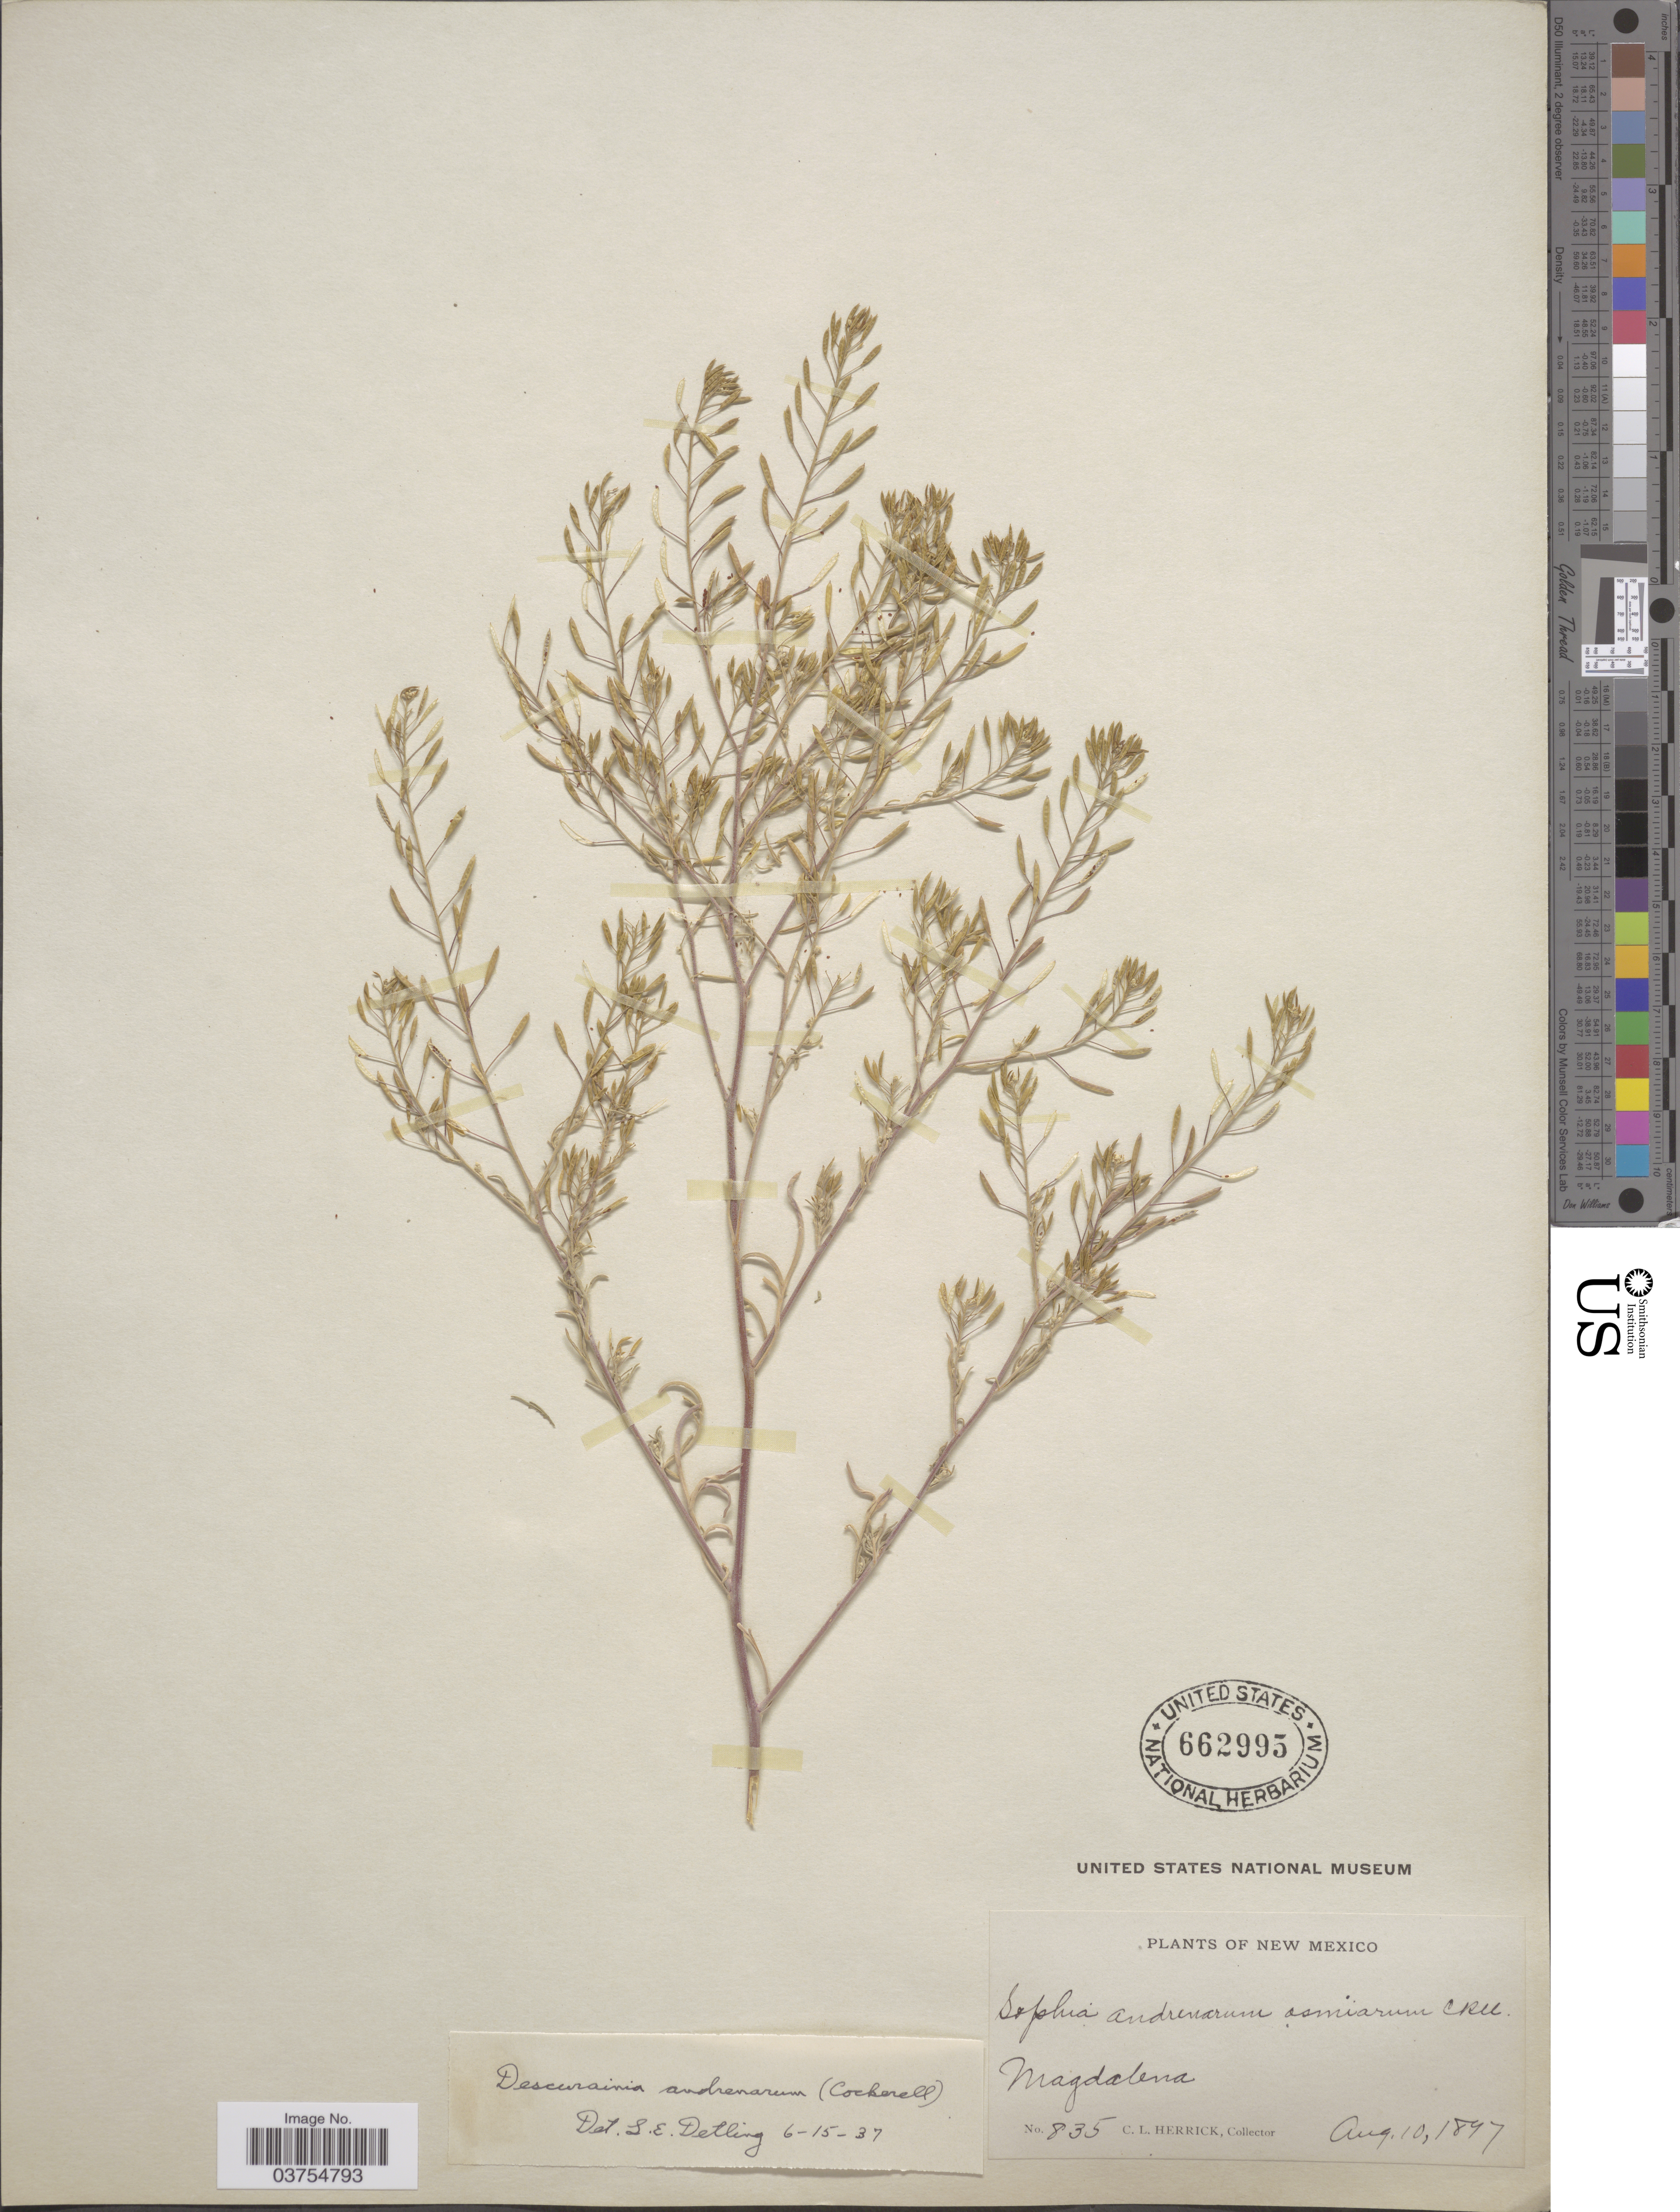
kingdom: Plantae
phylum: Tracheophyta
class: Magnoliopsida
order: Brassicales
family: Brassicaceae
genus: Descurainia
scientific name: Descurainia pinnata subsp. halictorum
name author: (Cockerell) Detling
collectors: C. Herrick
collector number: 835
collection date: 1897-08-10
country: United States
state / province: New Mexico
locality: Magdalena.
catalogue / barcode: US 662995